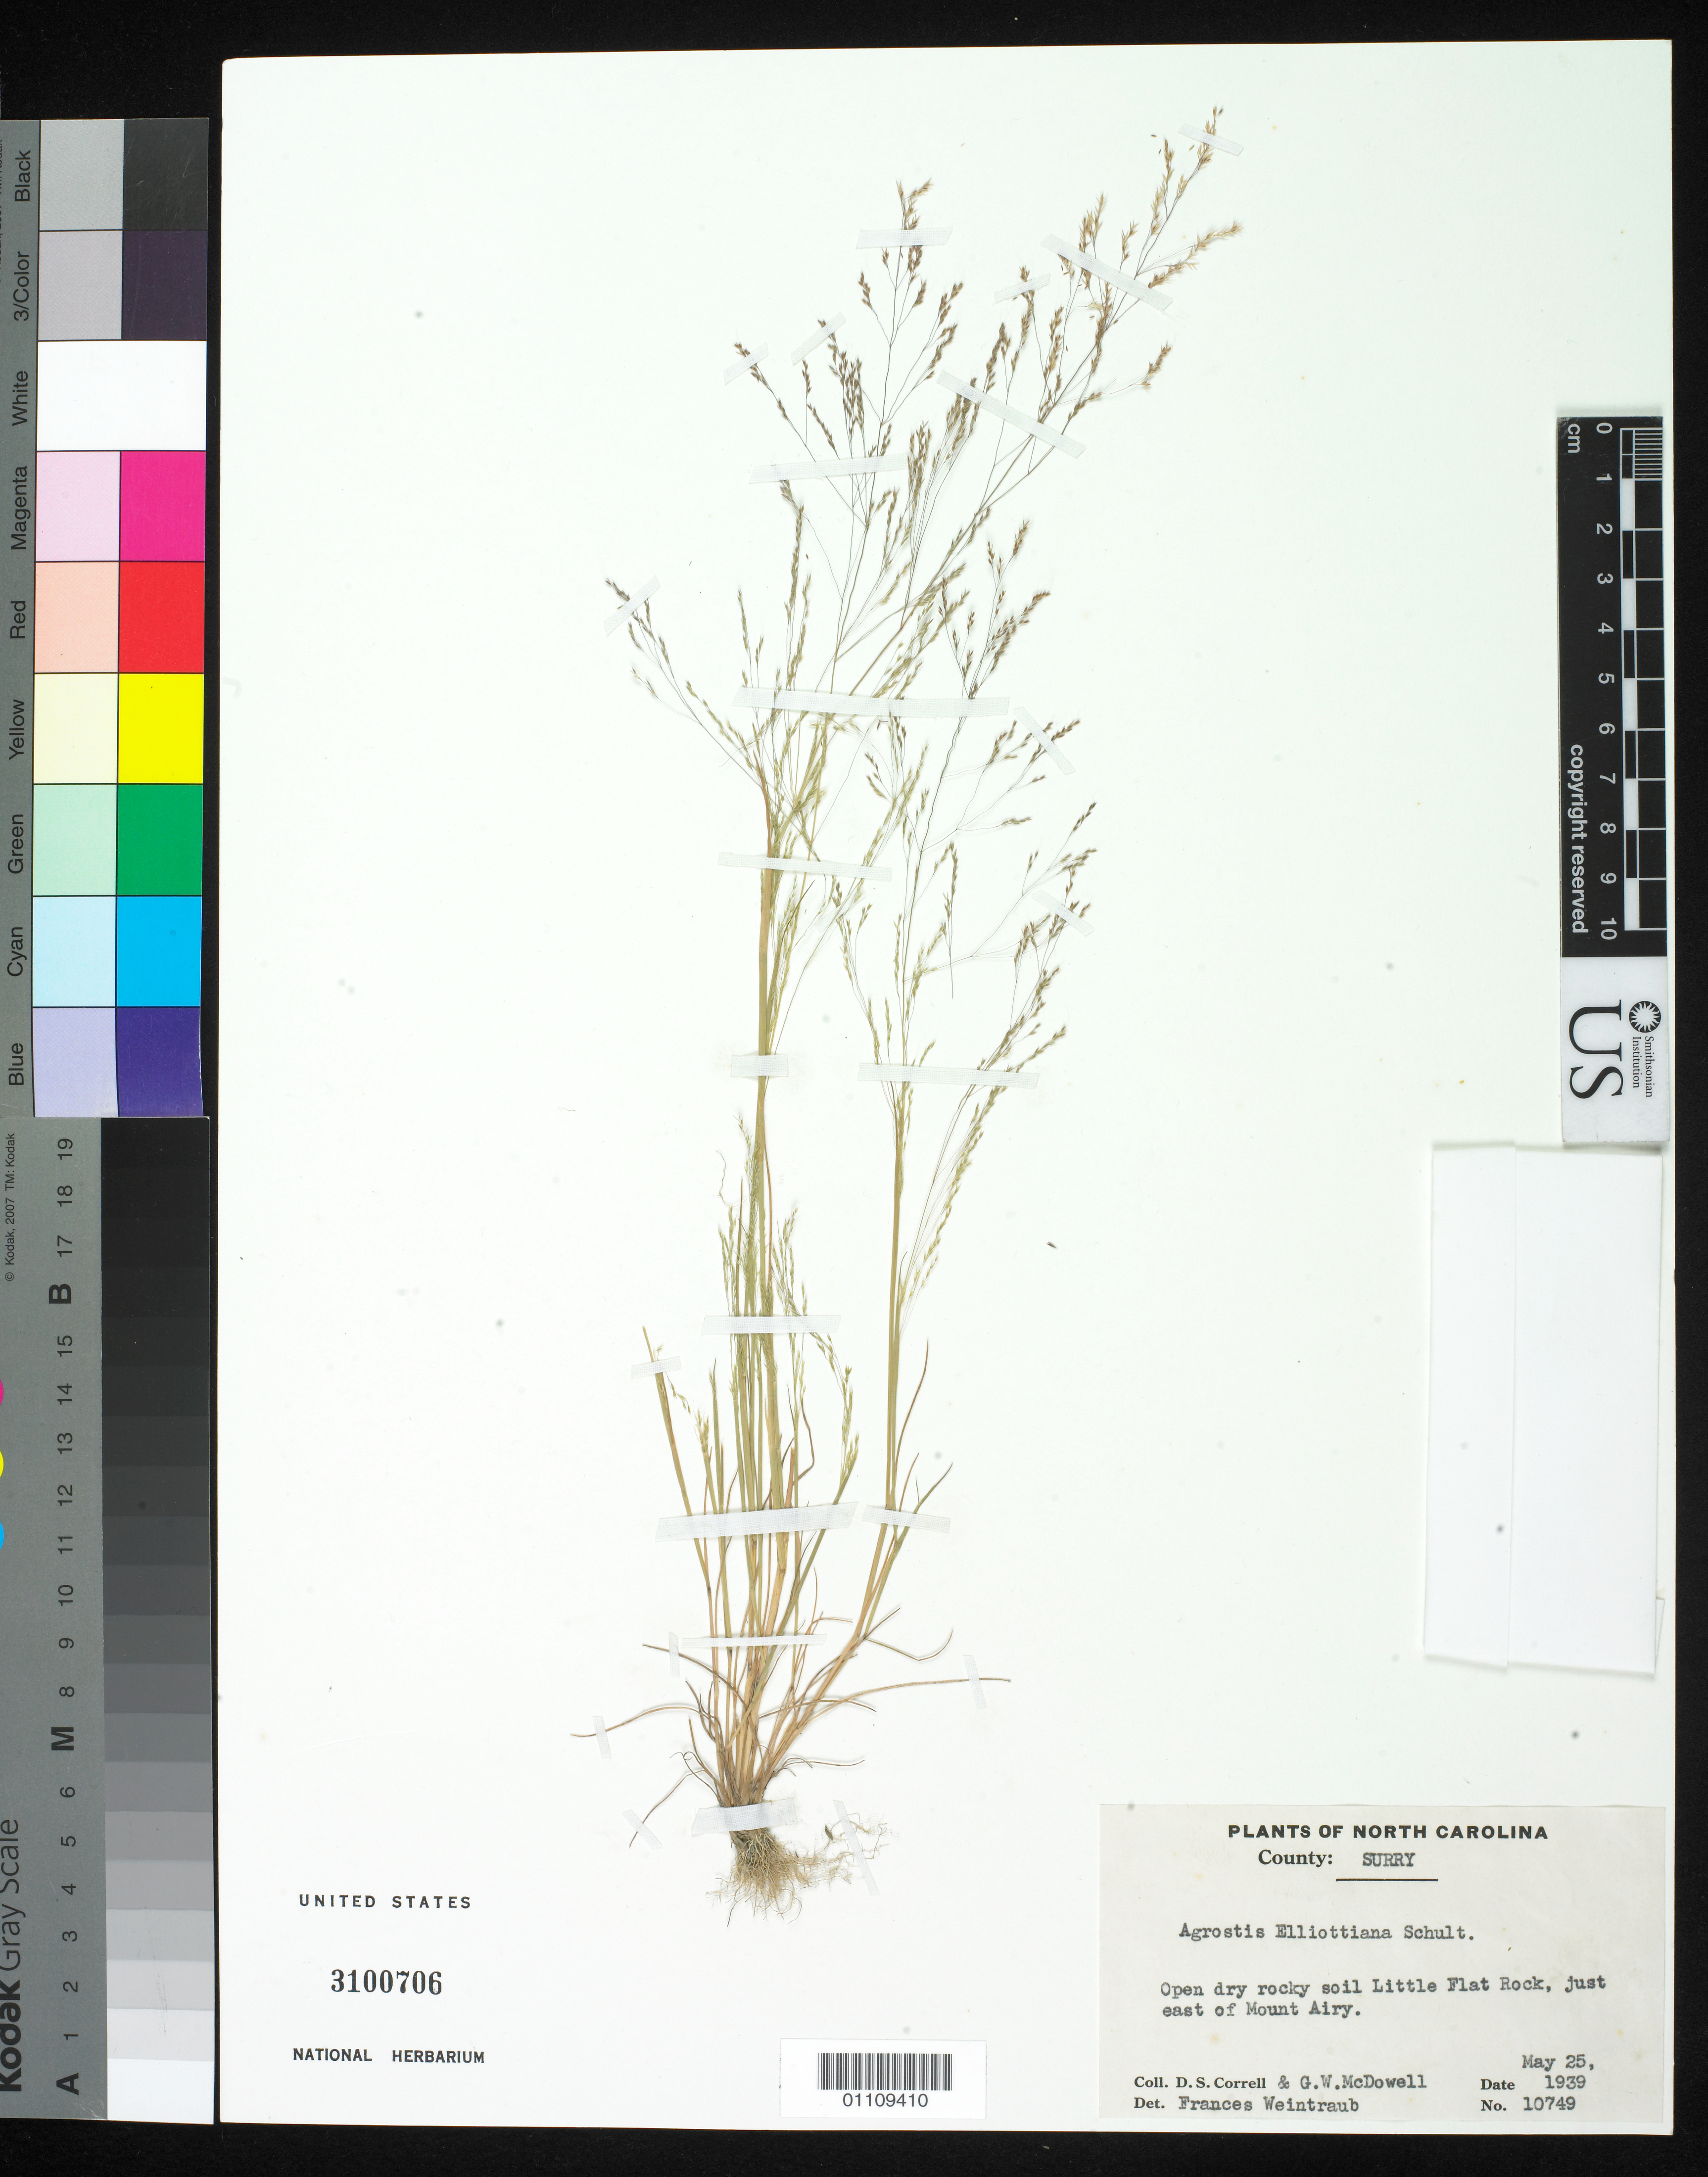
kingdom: Plantae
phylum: Tracheophyta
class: Liliopsida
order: Poales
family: Poaceae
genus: Agrostis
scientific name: Agrostis elliottiana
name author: Schult.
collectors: D. S. Correll & G. McDowell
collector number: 10749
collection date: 1939-05-25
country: United States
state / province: North Carolina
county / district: Surry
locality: Open dry rocky soil Little Flat Rock, just E of Mount Airy.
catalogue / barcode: US 3100706